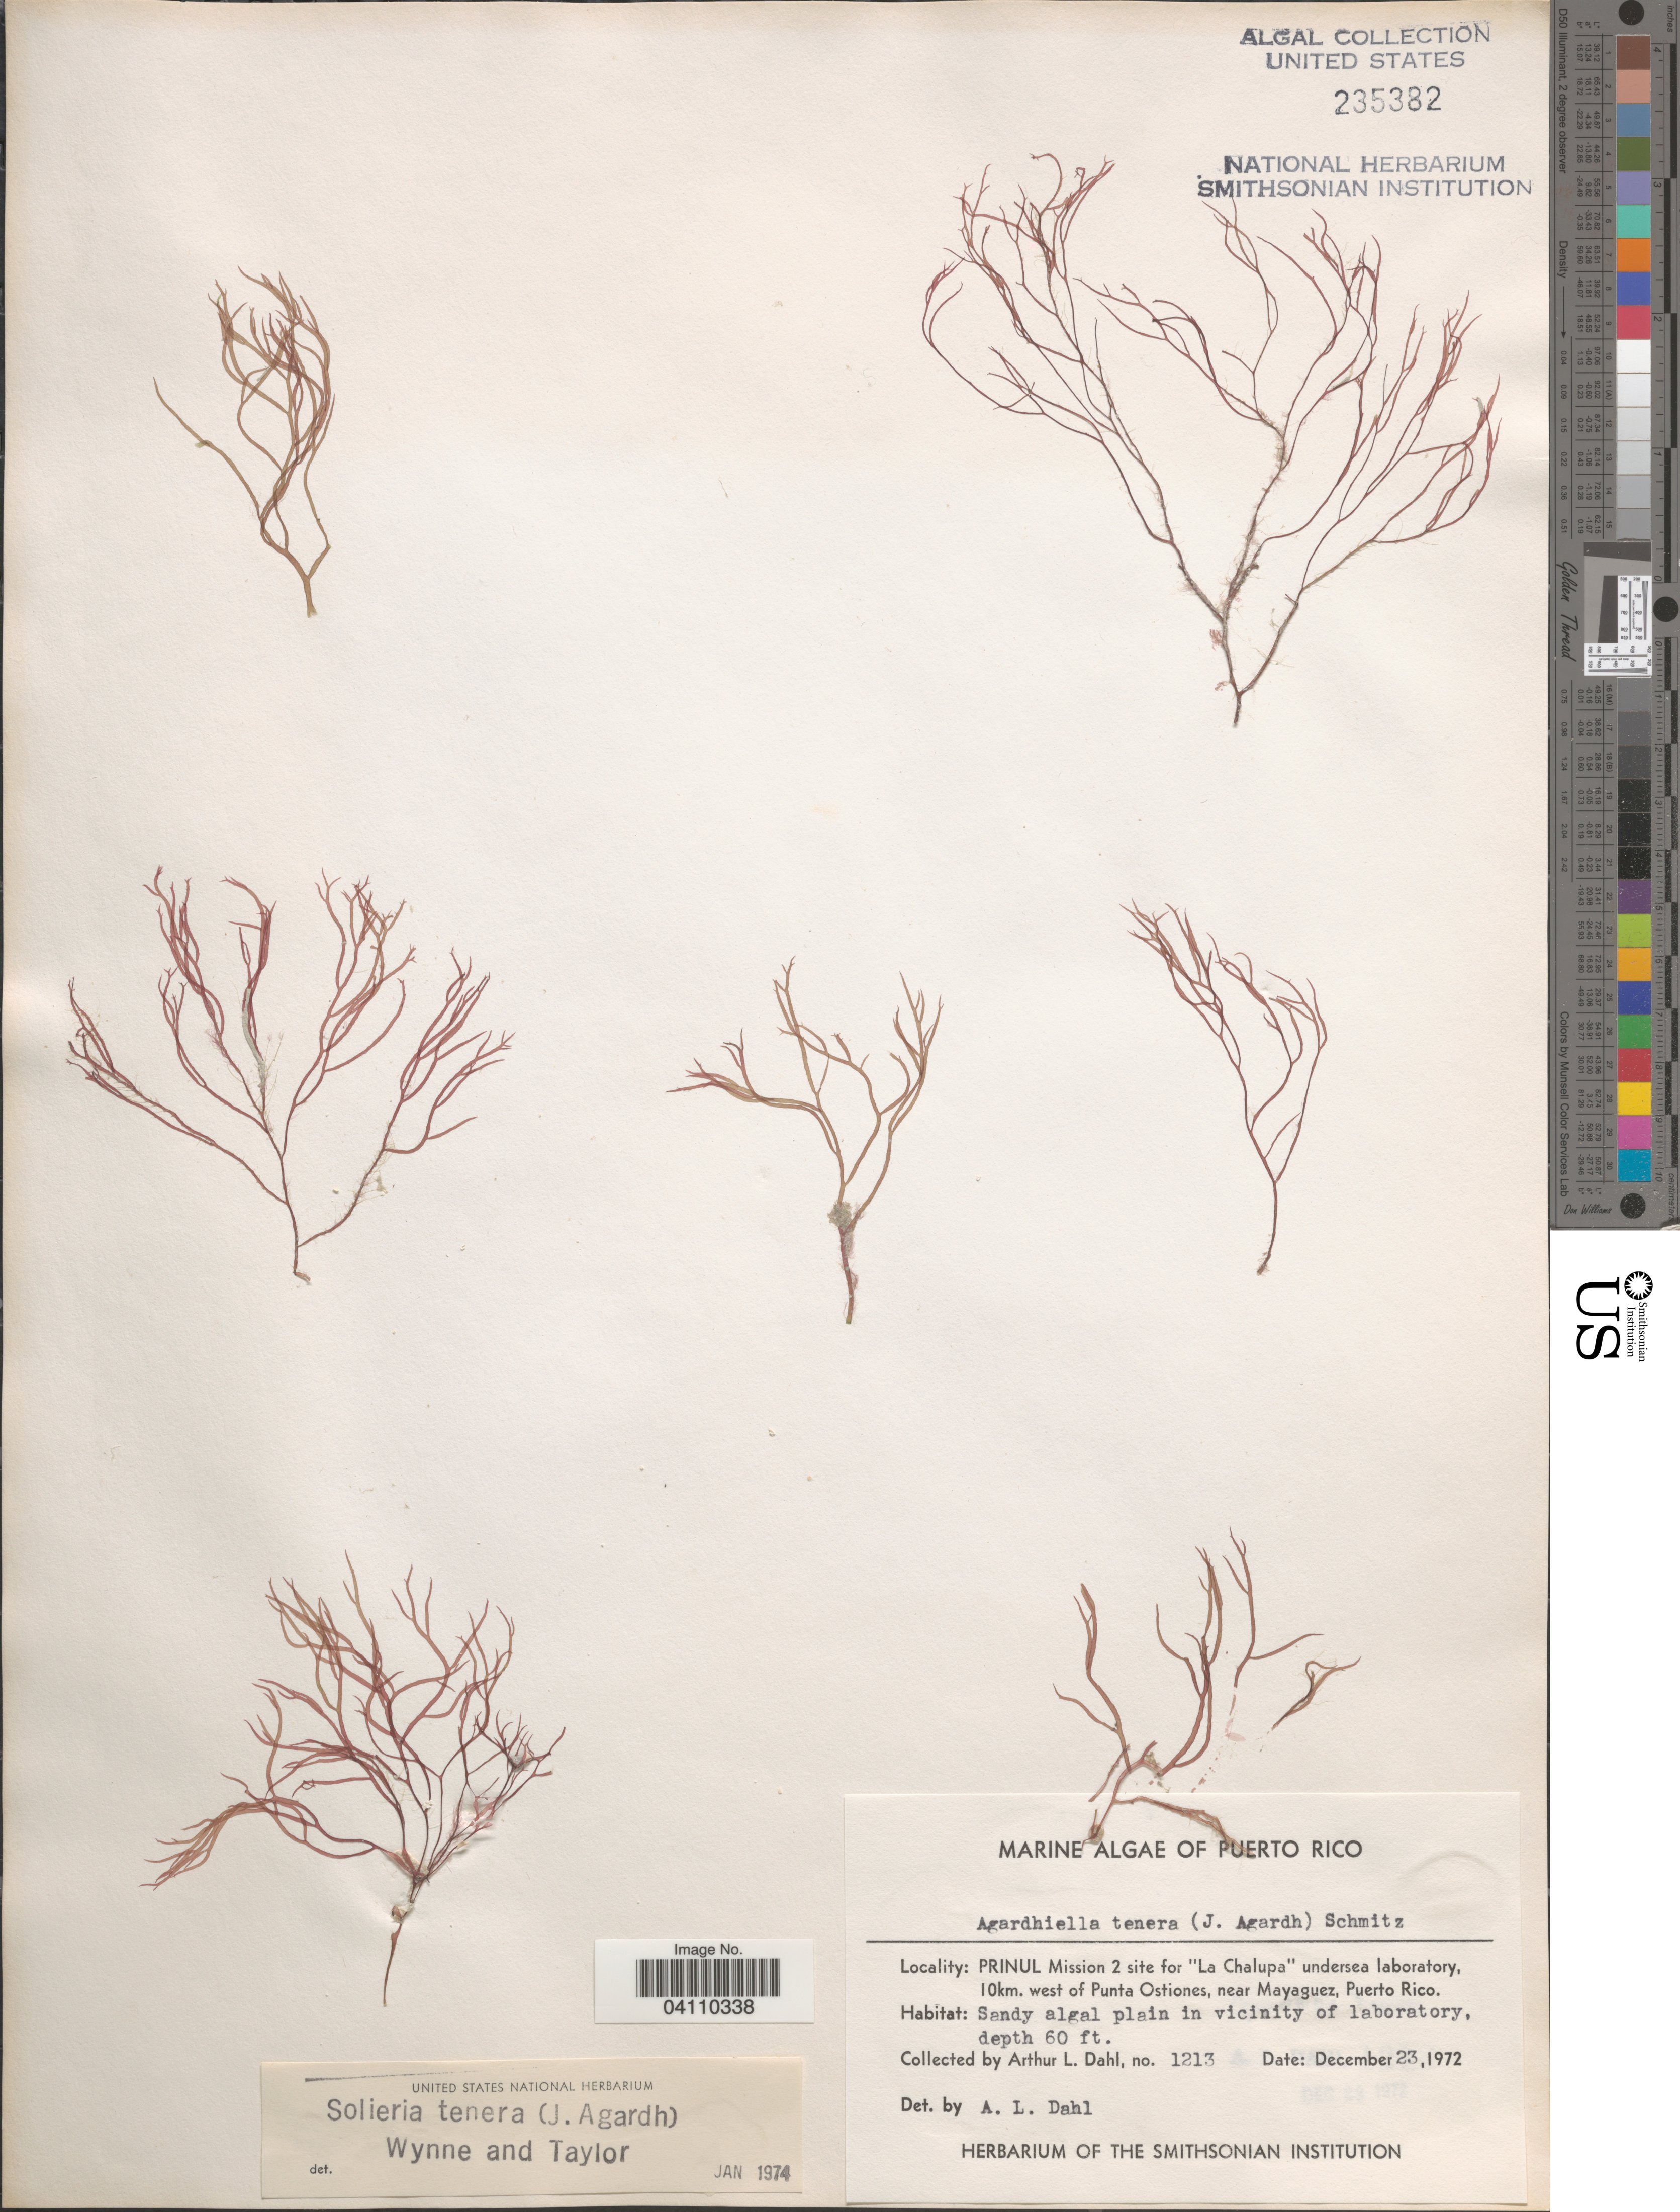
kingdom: Plantae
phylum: Rhodophyta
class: Florideophyceae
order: Gigartinales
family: Solieriaceae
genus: Solieria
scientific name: Solieria tenera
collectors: A. Dahl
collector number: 1213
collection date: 1972-12-23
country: Puerto Rico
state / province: Mayagüez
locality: Prinul Mission 2 site for "La Chalupa" undersea laboratory, 10km. west of Punta Ostiones, near Mayaguez.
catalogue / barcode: US 235382